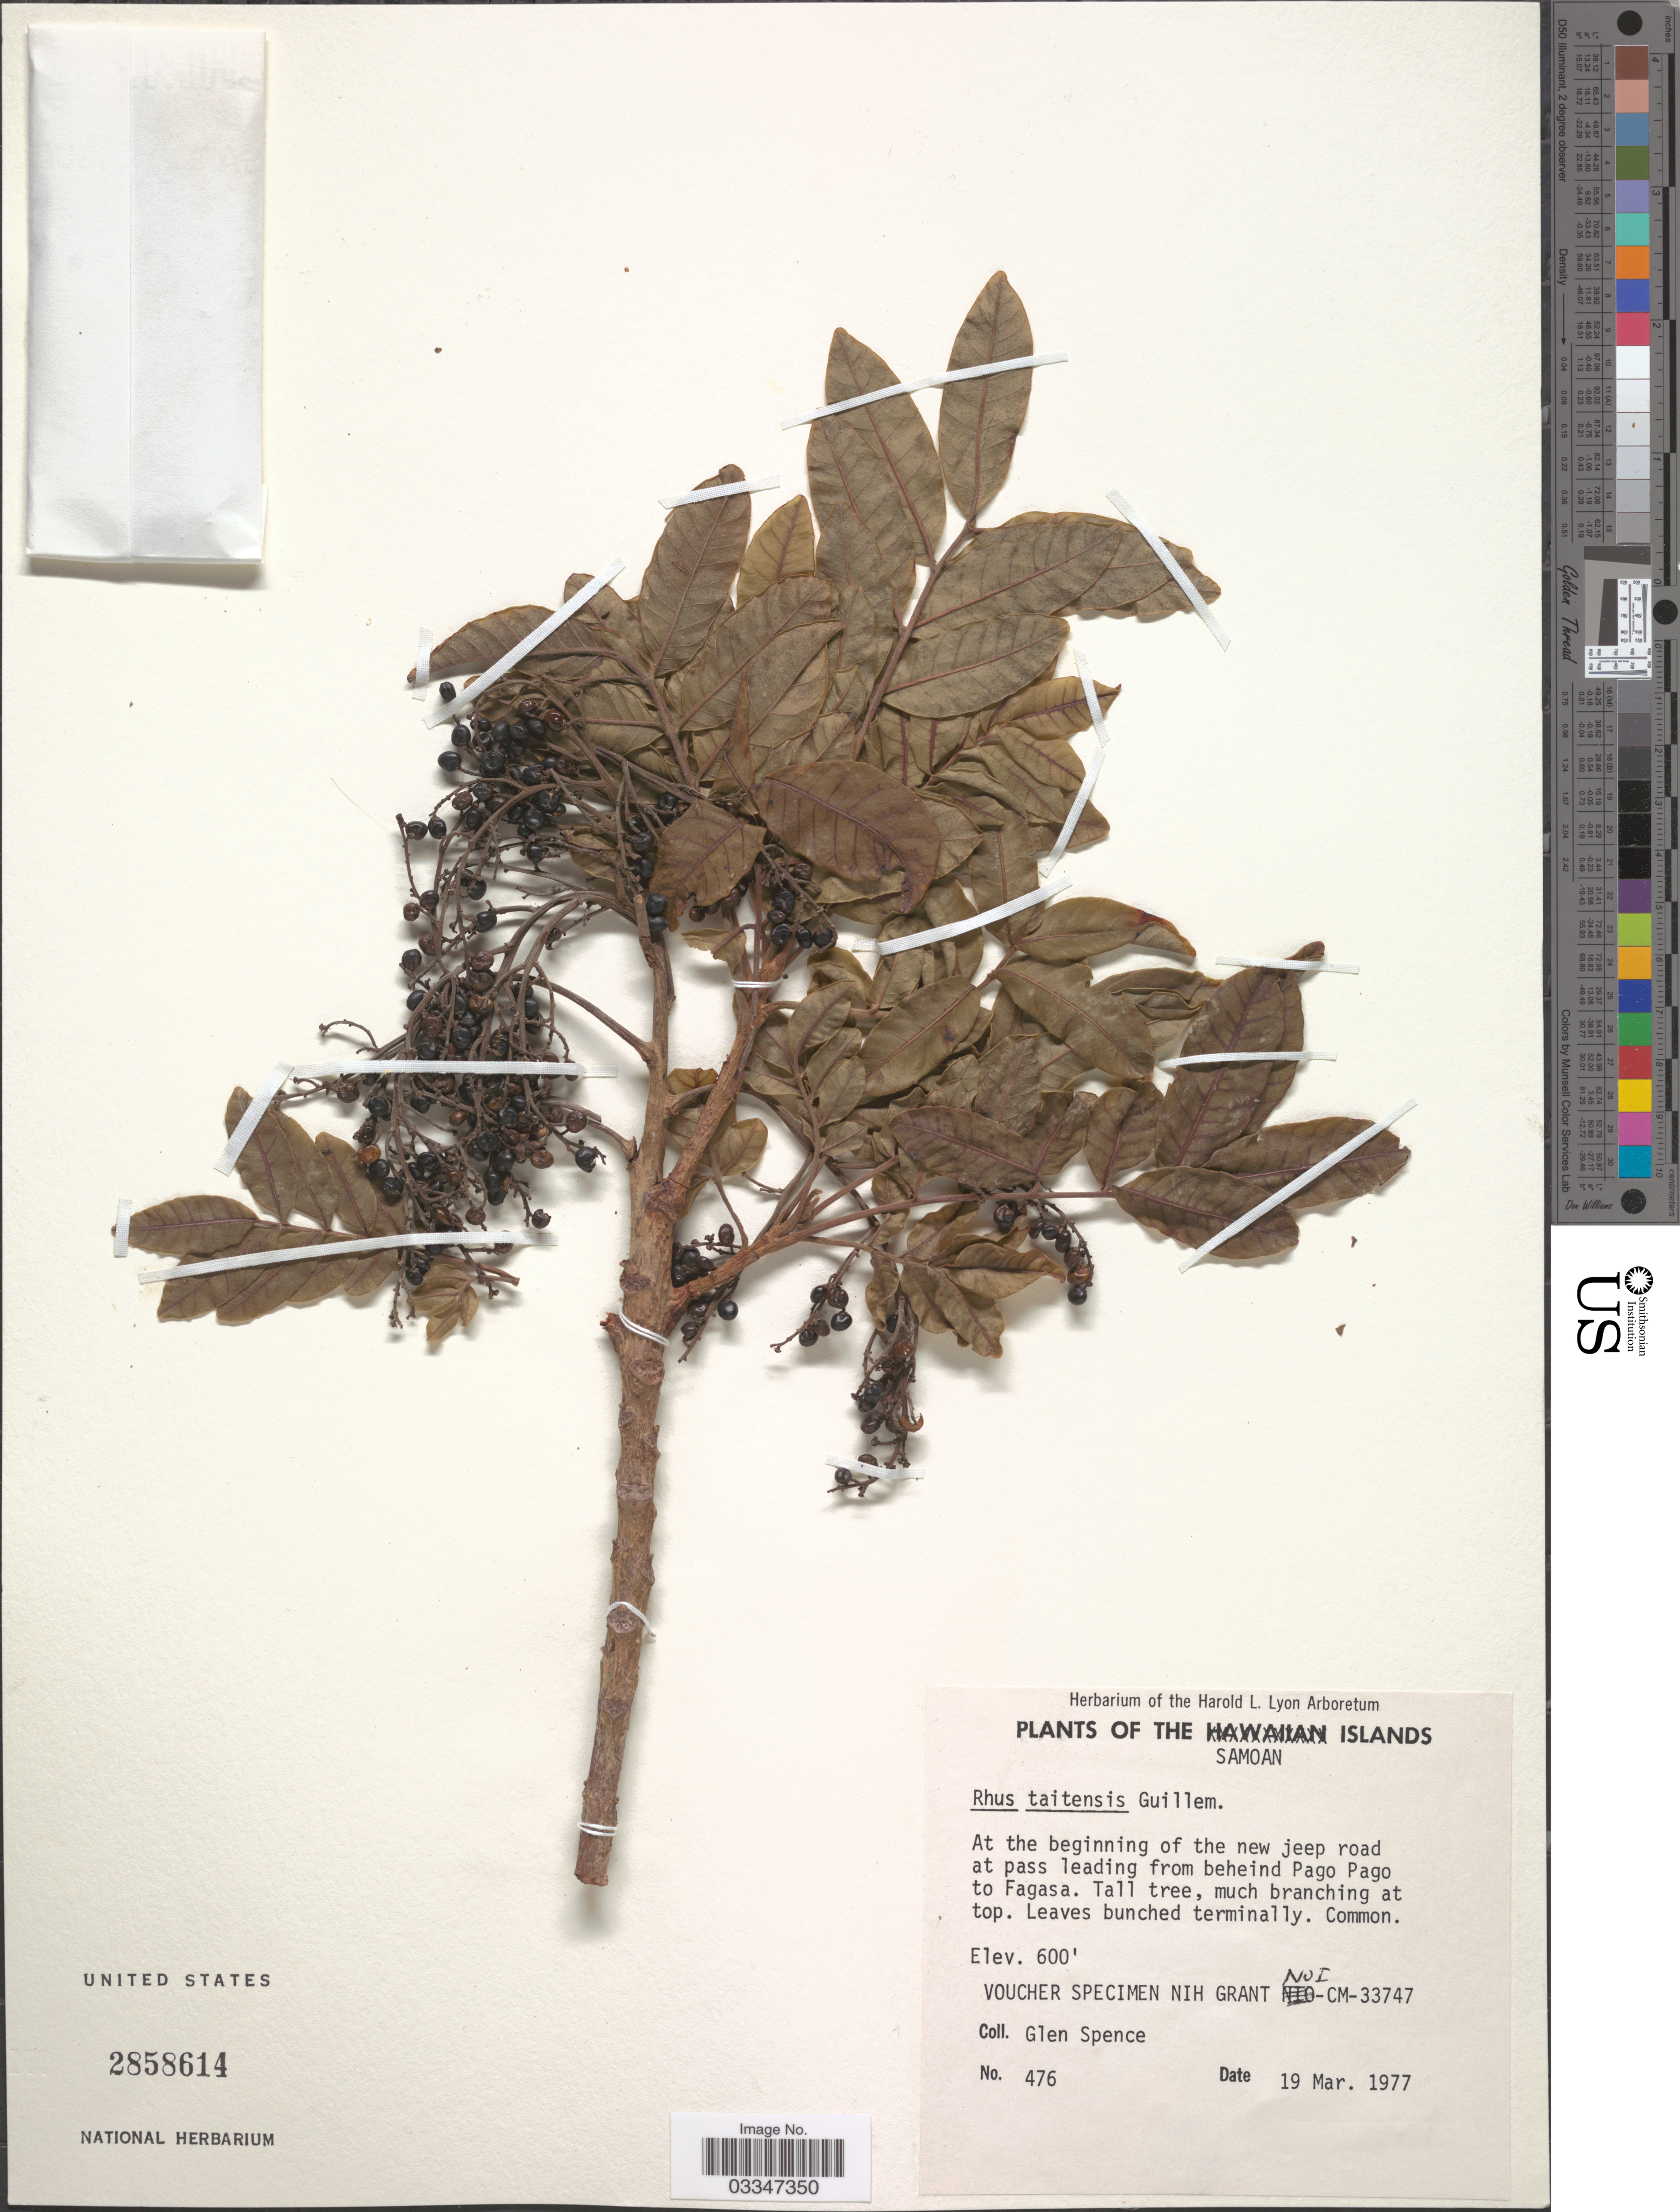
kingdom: Plantae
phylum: Tracheophyta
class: Magnoliopsida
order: Sapindales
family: Anacardiaceae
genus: Rhus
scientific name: Rhus taitensis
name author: Guill.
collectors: G. Spence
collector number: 476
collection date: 1977-03-19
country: American Samoa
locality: Samoan Islands. At the beginning of the new jeep road at pass leading beheind Pago Pago to Fagasa.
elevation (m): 183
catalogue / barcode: US 2858614